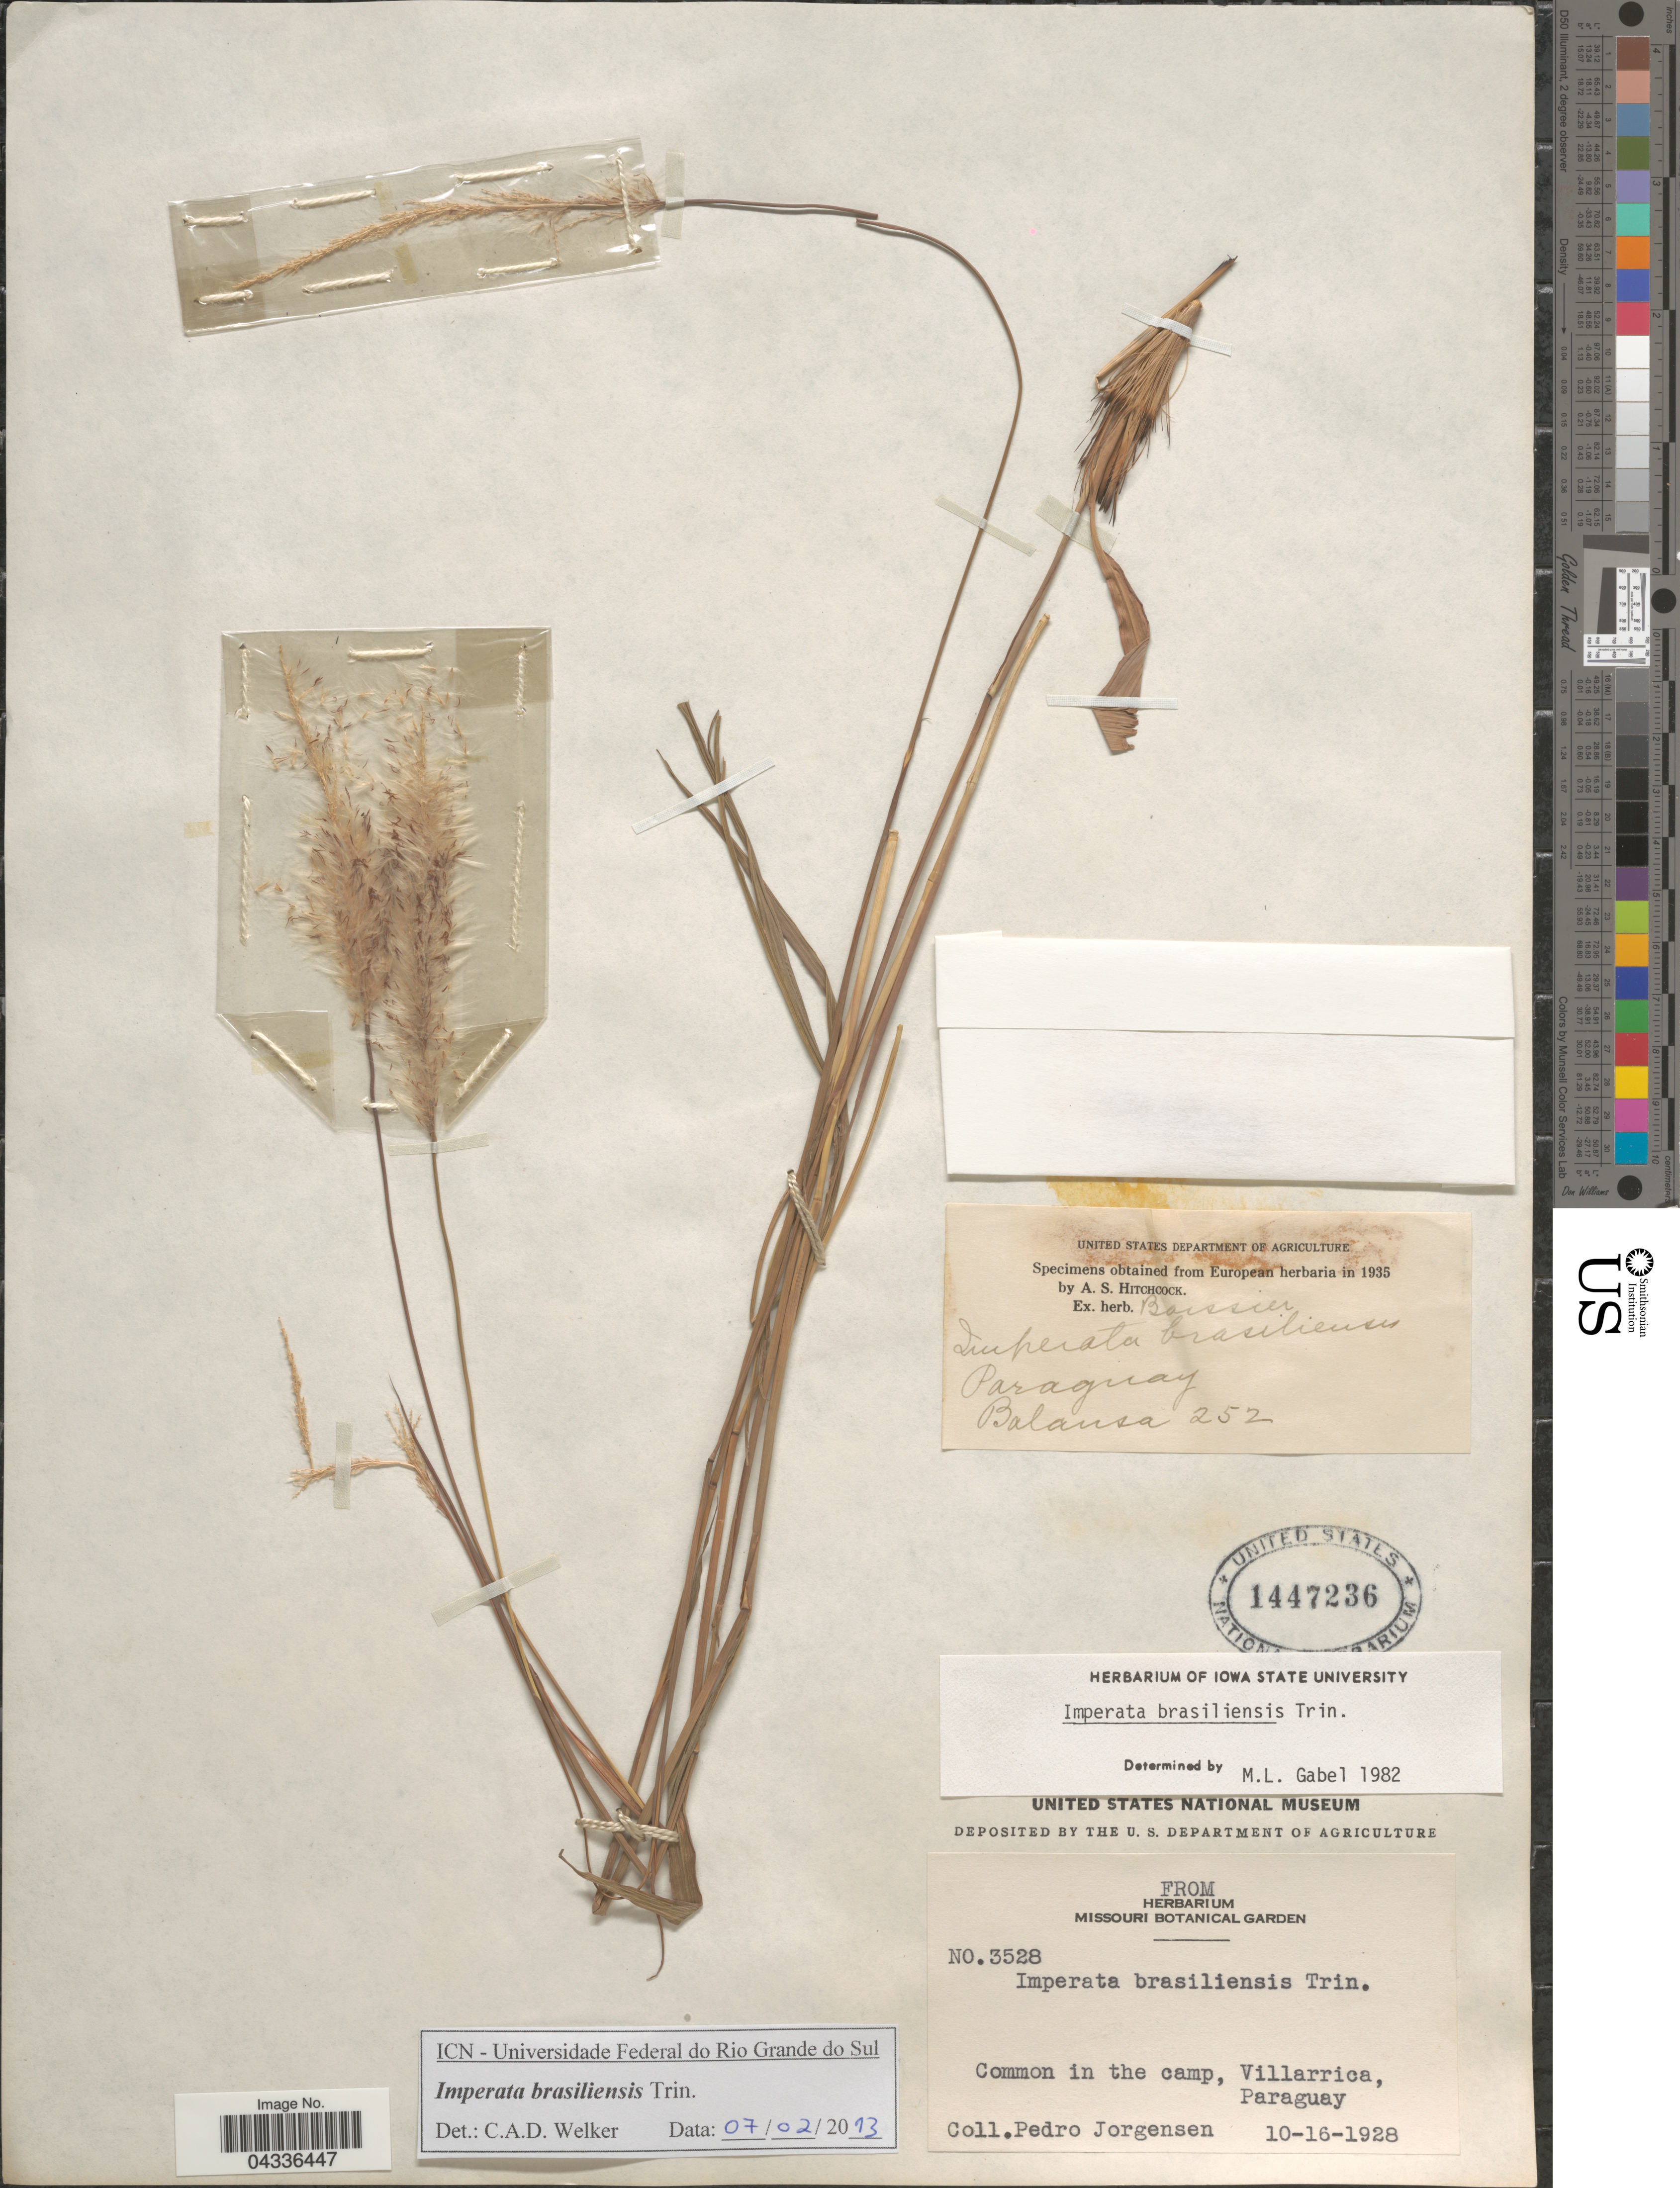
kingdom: Plantae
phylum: Tracheophyta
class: Liliopsida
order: Poales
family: Poaceae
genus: Imperata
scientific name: Imperata brasiliensis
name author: Trin.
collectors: P. Jörgensen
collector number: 3528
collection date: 1928-10-16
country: Paraguay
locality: Common in the camp, Villarrica.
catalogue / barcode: US 1447236-2